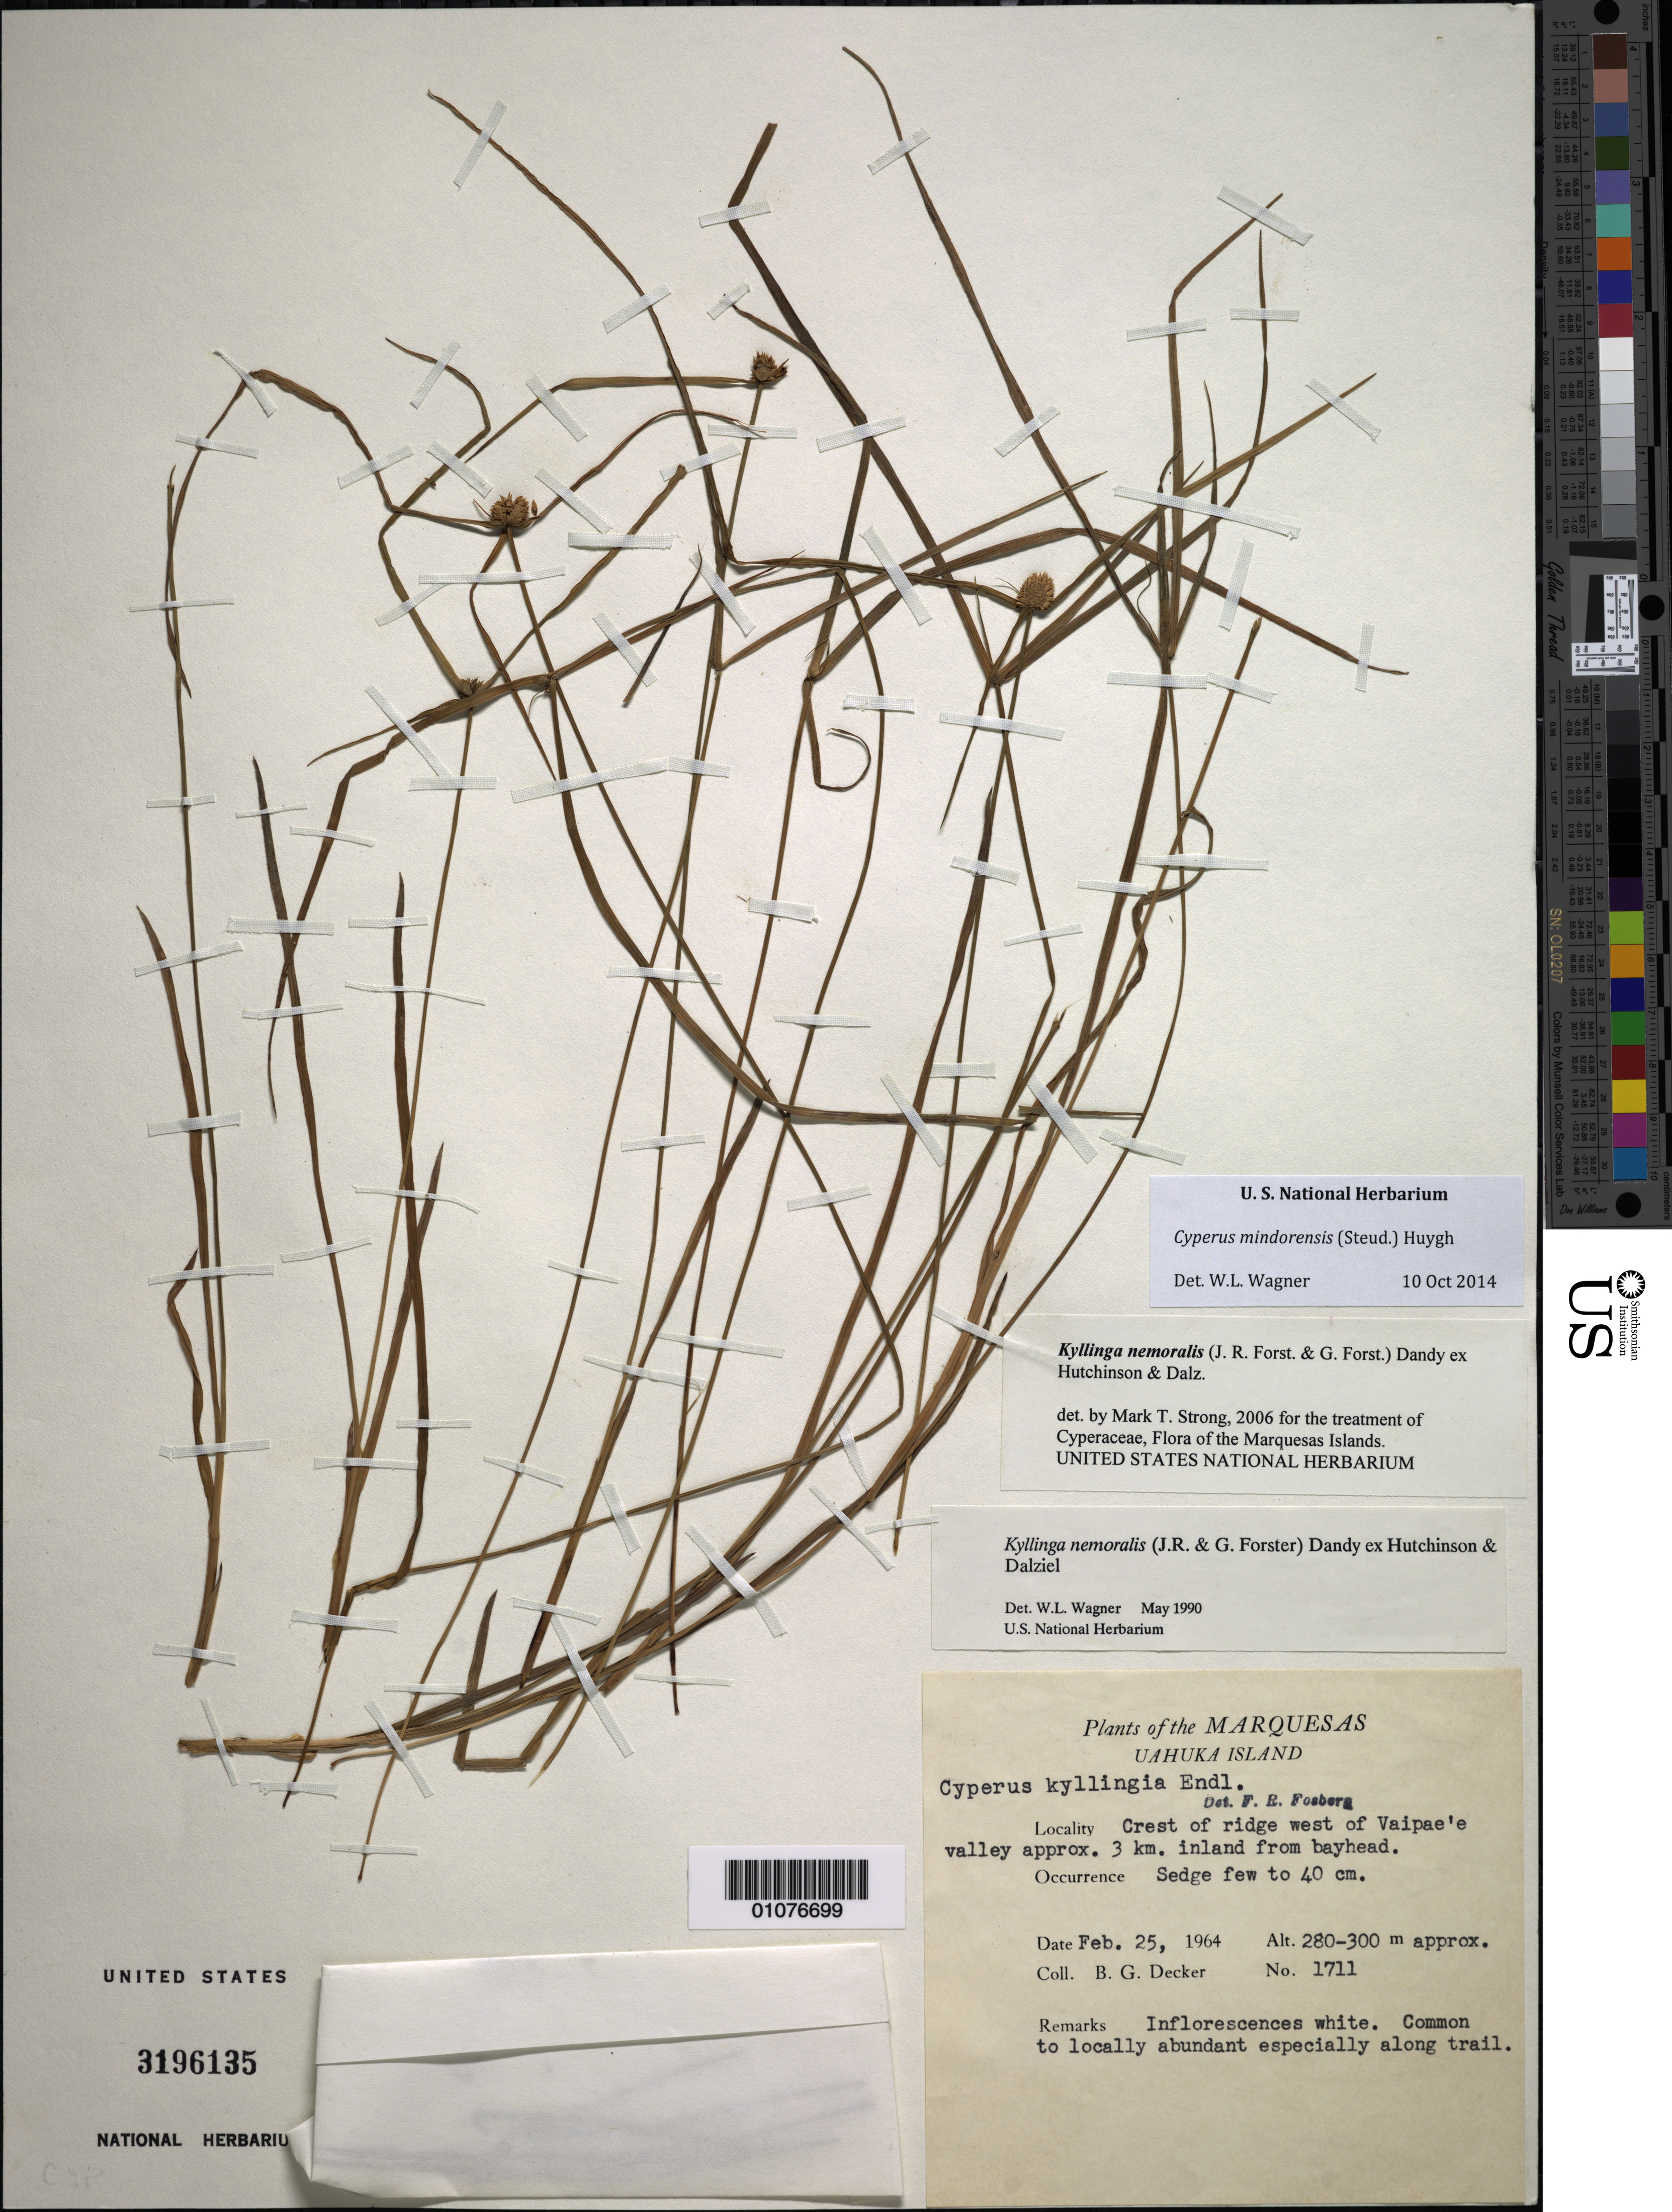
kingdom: Plantae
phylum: Tracheophyta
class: Liliopsida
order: Poales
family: Cyperaceae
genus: Cyperus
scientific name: Cyperus mindorensis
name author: (Steud.) Huygh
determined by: Lorence, David H., (PTBG), National Tropical Botanical Garden (UNITED STATES)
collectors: B. G. Decker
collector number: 1711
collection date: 1964-02-25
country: French Polynesia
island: Ua Huka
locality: crest of ridge W of Vaipae'e Valley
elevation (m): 280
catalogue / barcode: US 3196135